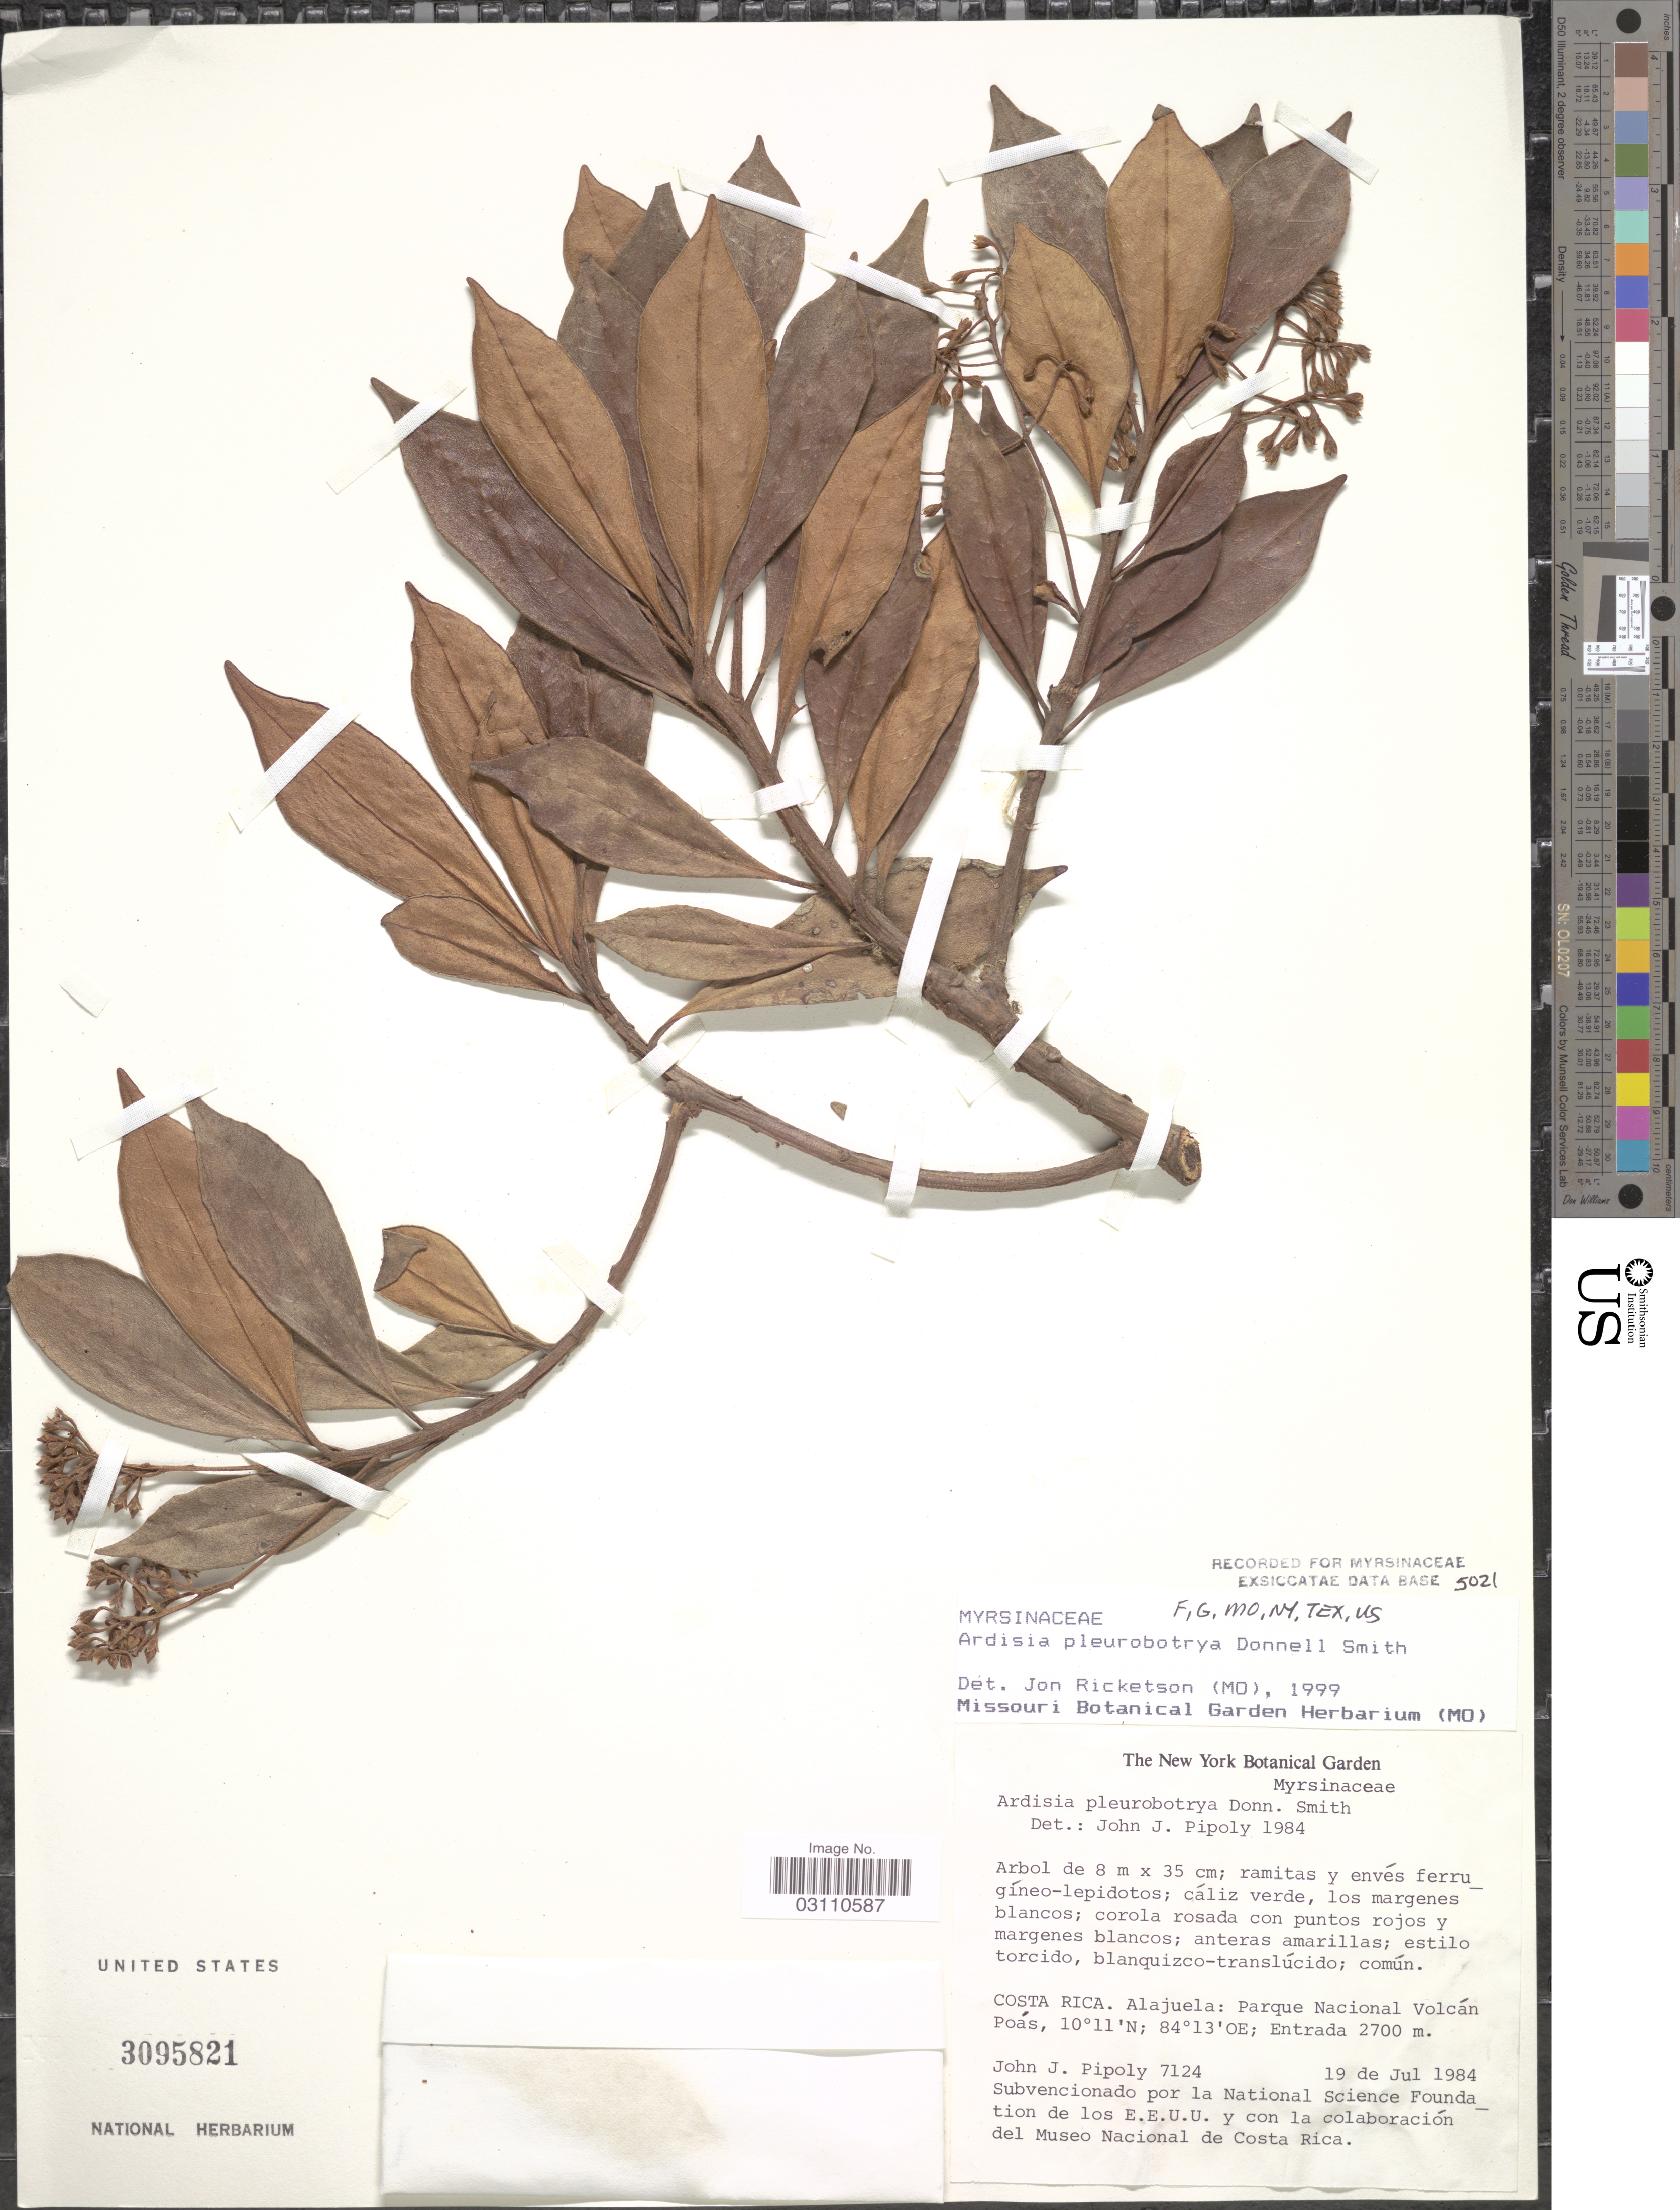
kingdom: Plantae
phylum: Tracheophyta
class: Magnoliopsida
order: Ericales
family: Primulaceae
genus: Ardisia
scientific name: Ardisia pleurobotrya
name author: Donn. Sm.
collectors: J. J. Pipoly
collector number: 7124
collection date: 1984-07-19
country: Costa Rica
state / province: Alajuela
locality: Parque Nacional Volcán Poás.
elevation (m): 2700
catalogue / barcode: US 3095821